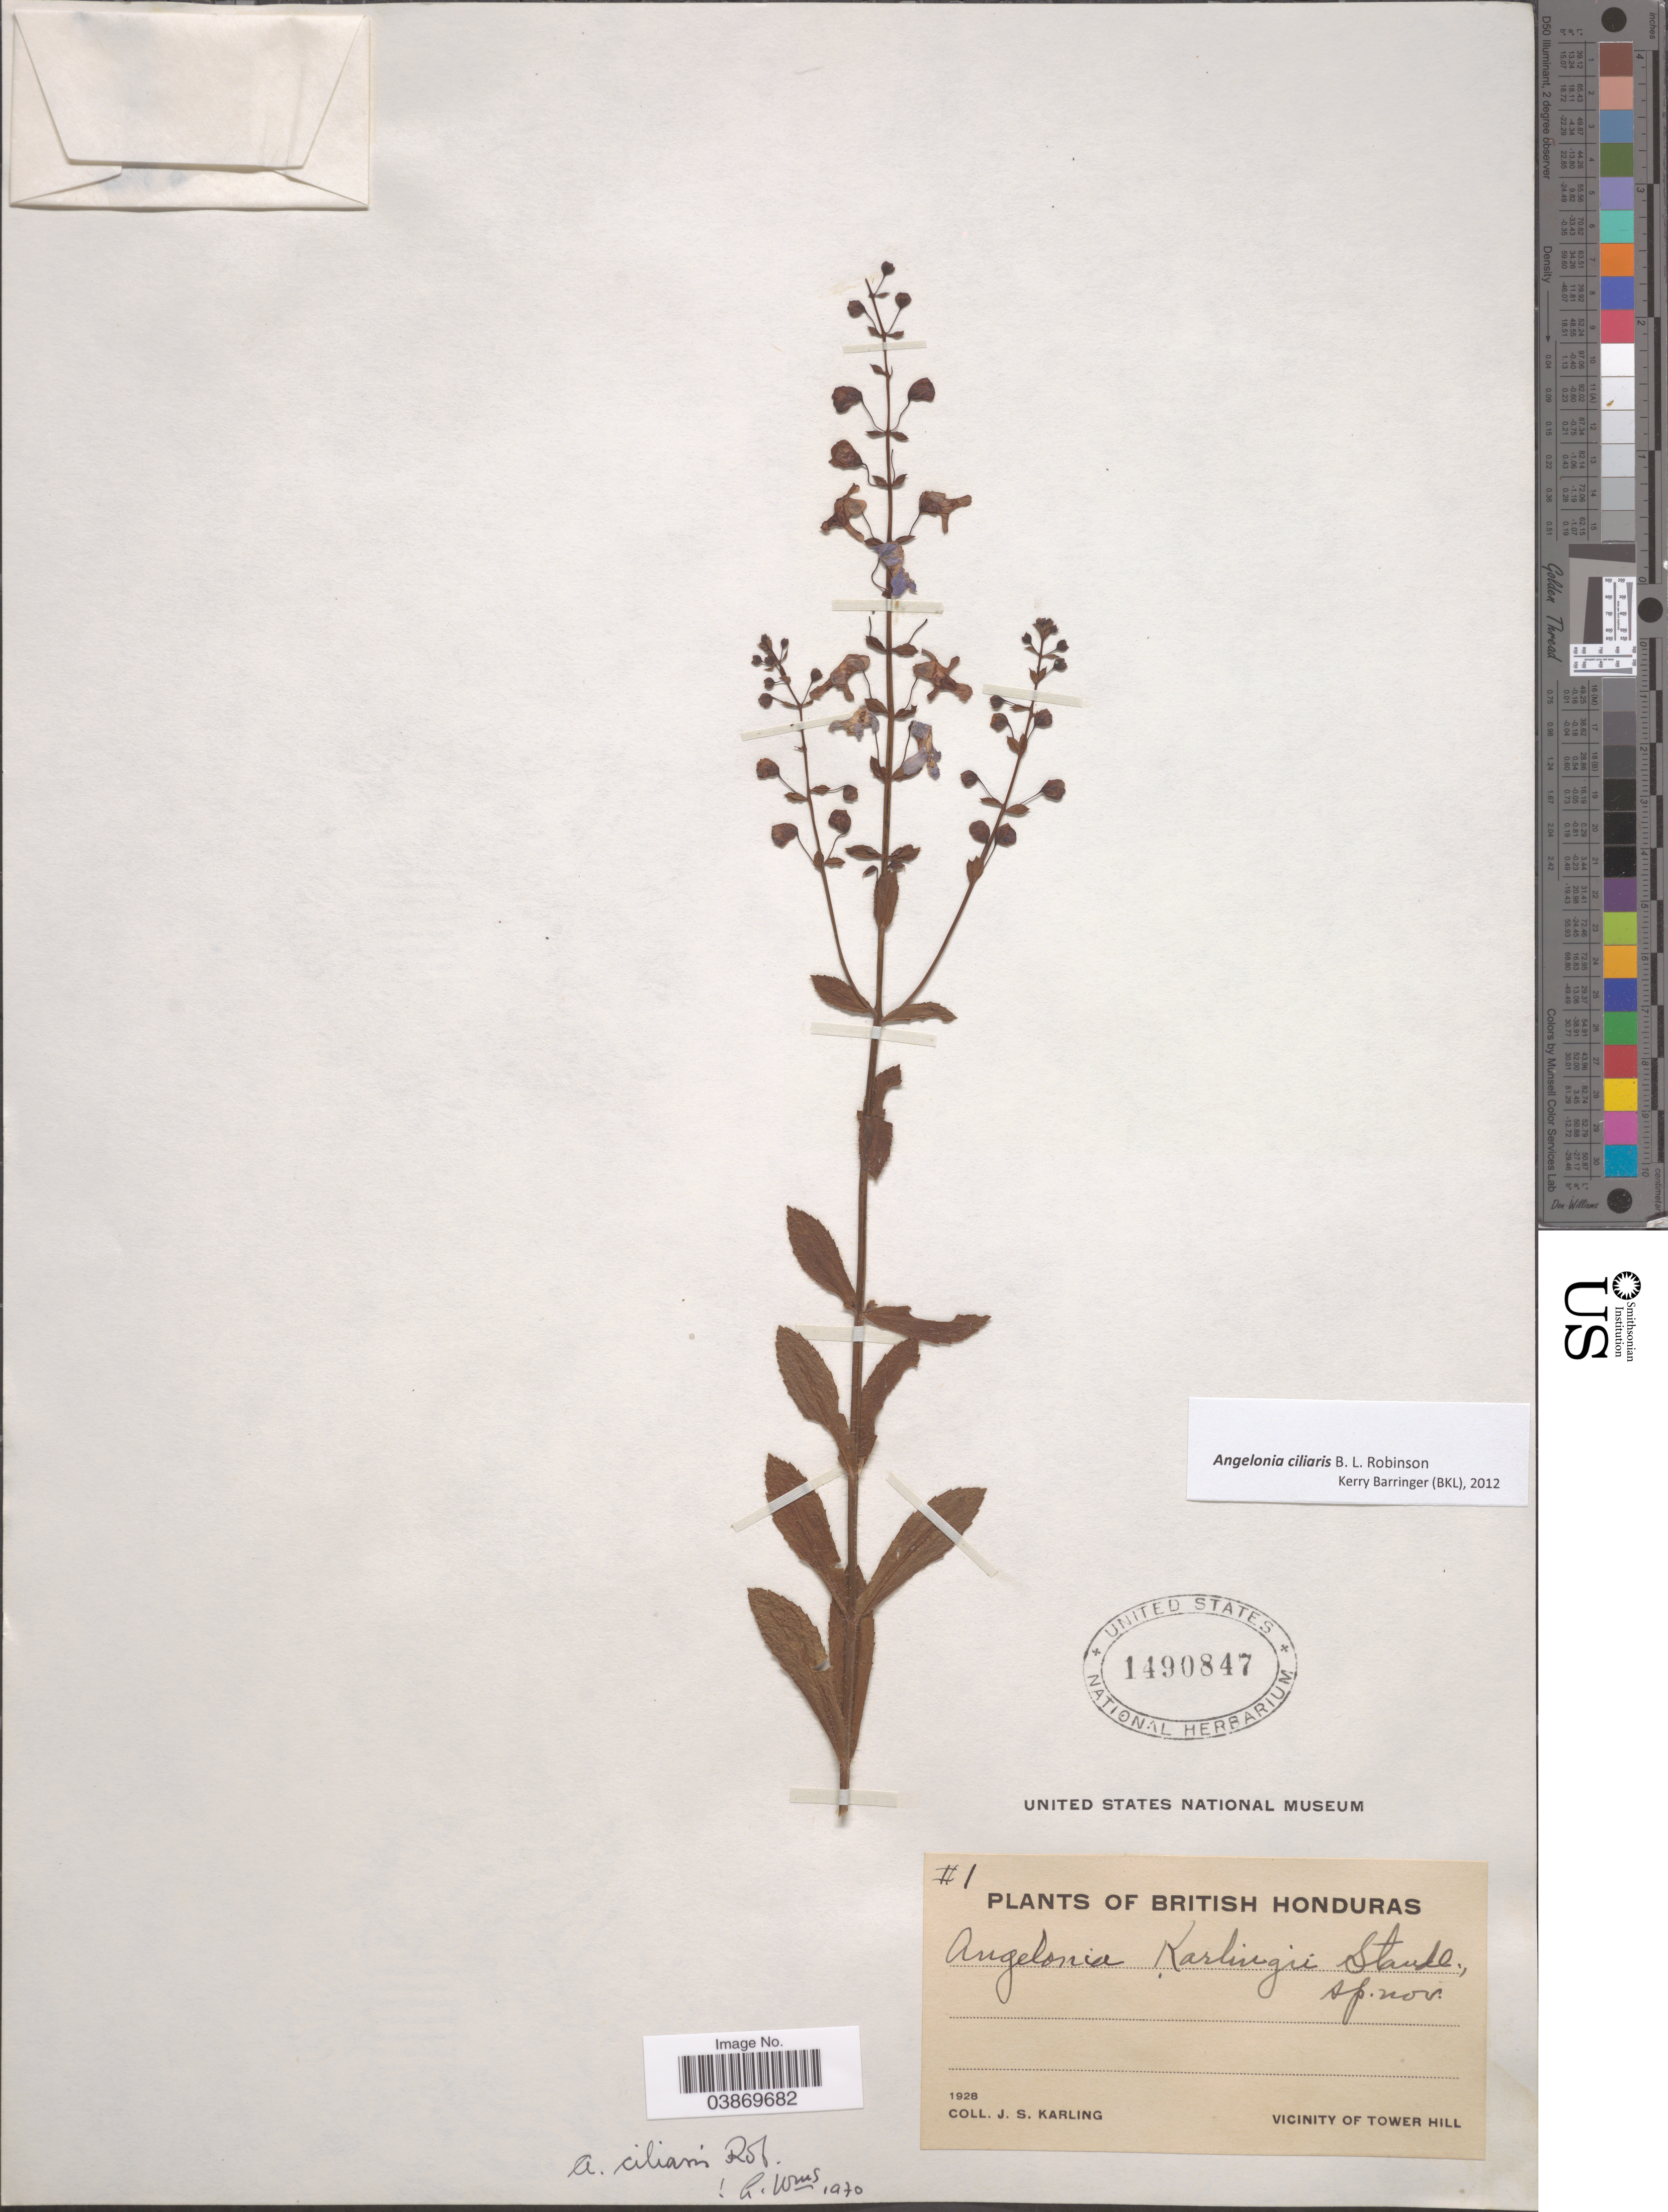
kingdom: Plantae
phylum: Tracheophyta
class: Magnoliopsida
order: Lamiales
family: Plantaginaceae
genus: Angelonia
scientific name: Angelonia ciliaris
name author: B.L. Rob.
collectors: J. Karling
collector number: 1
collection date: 1928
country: Belize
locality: British Honduras. Vicinity of Tower Hill.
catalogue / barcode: US 1490847